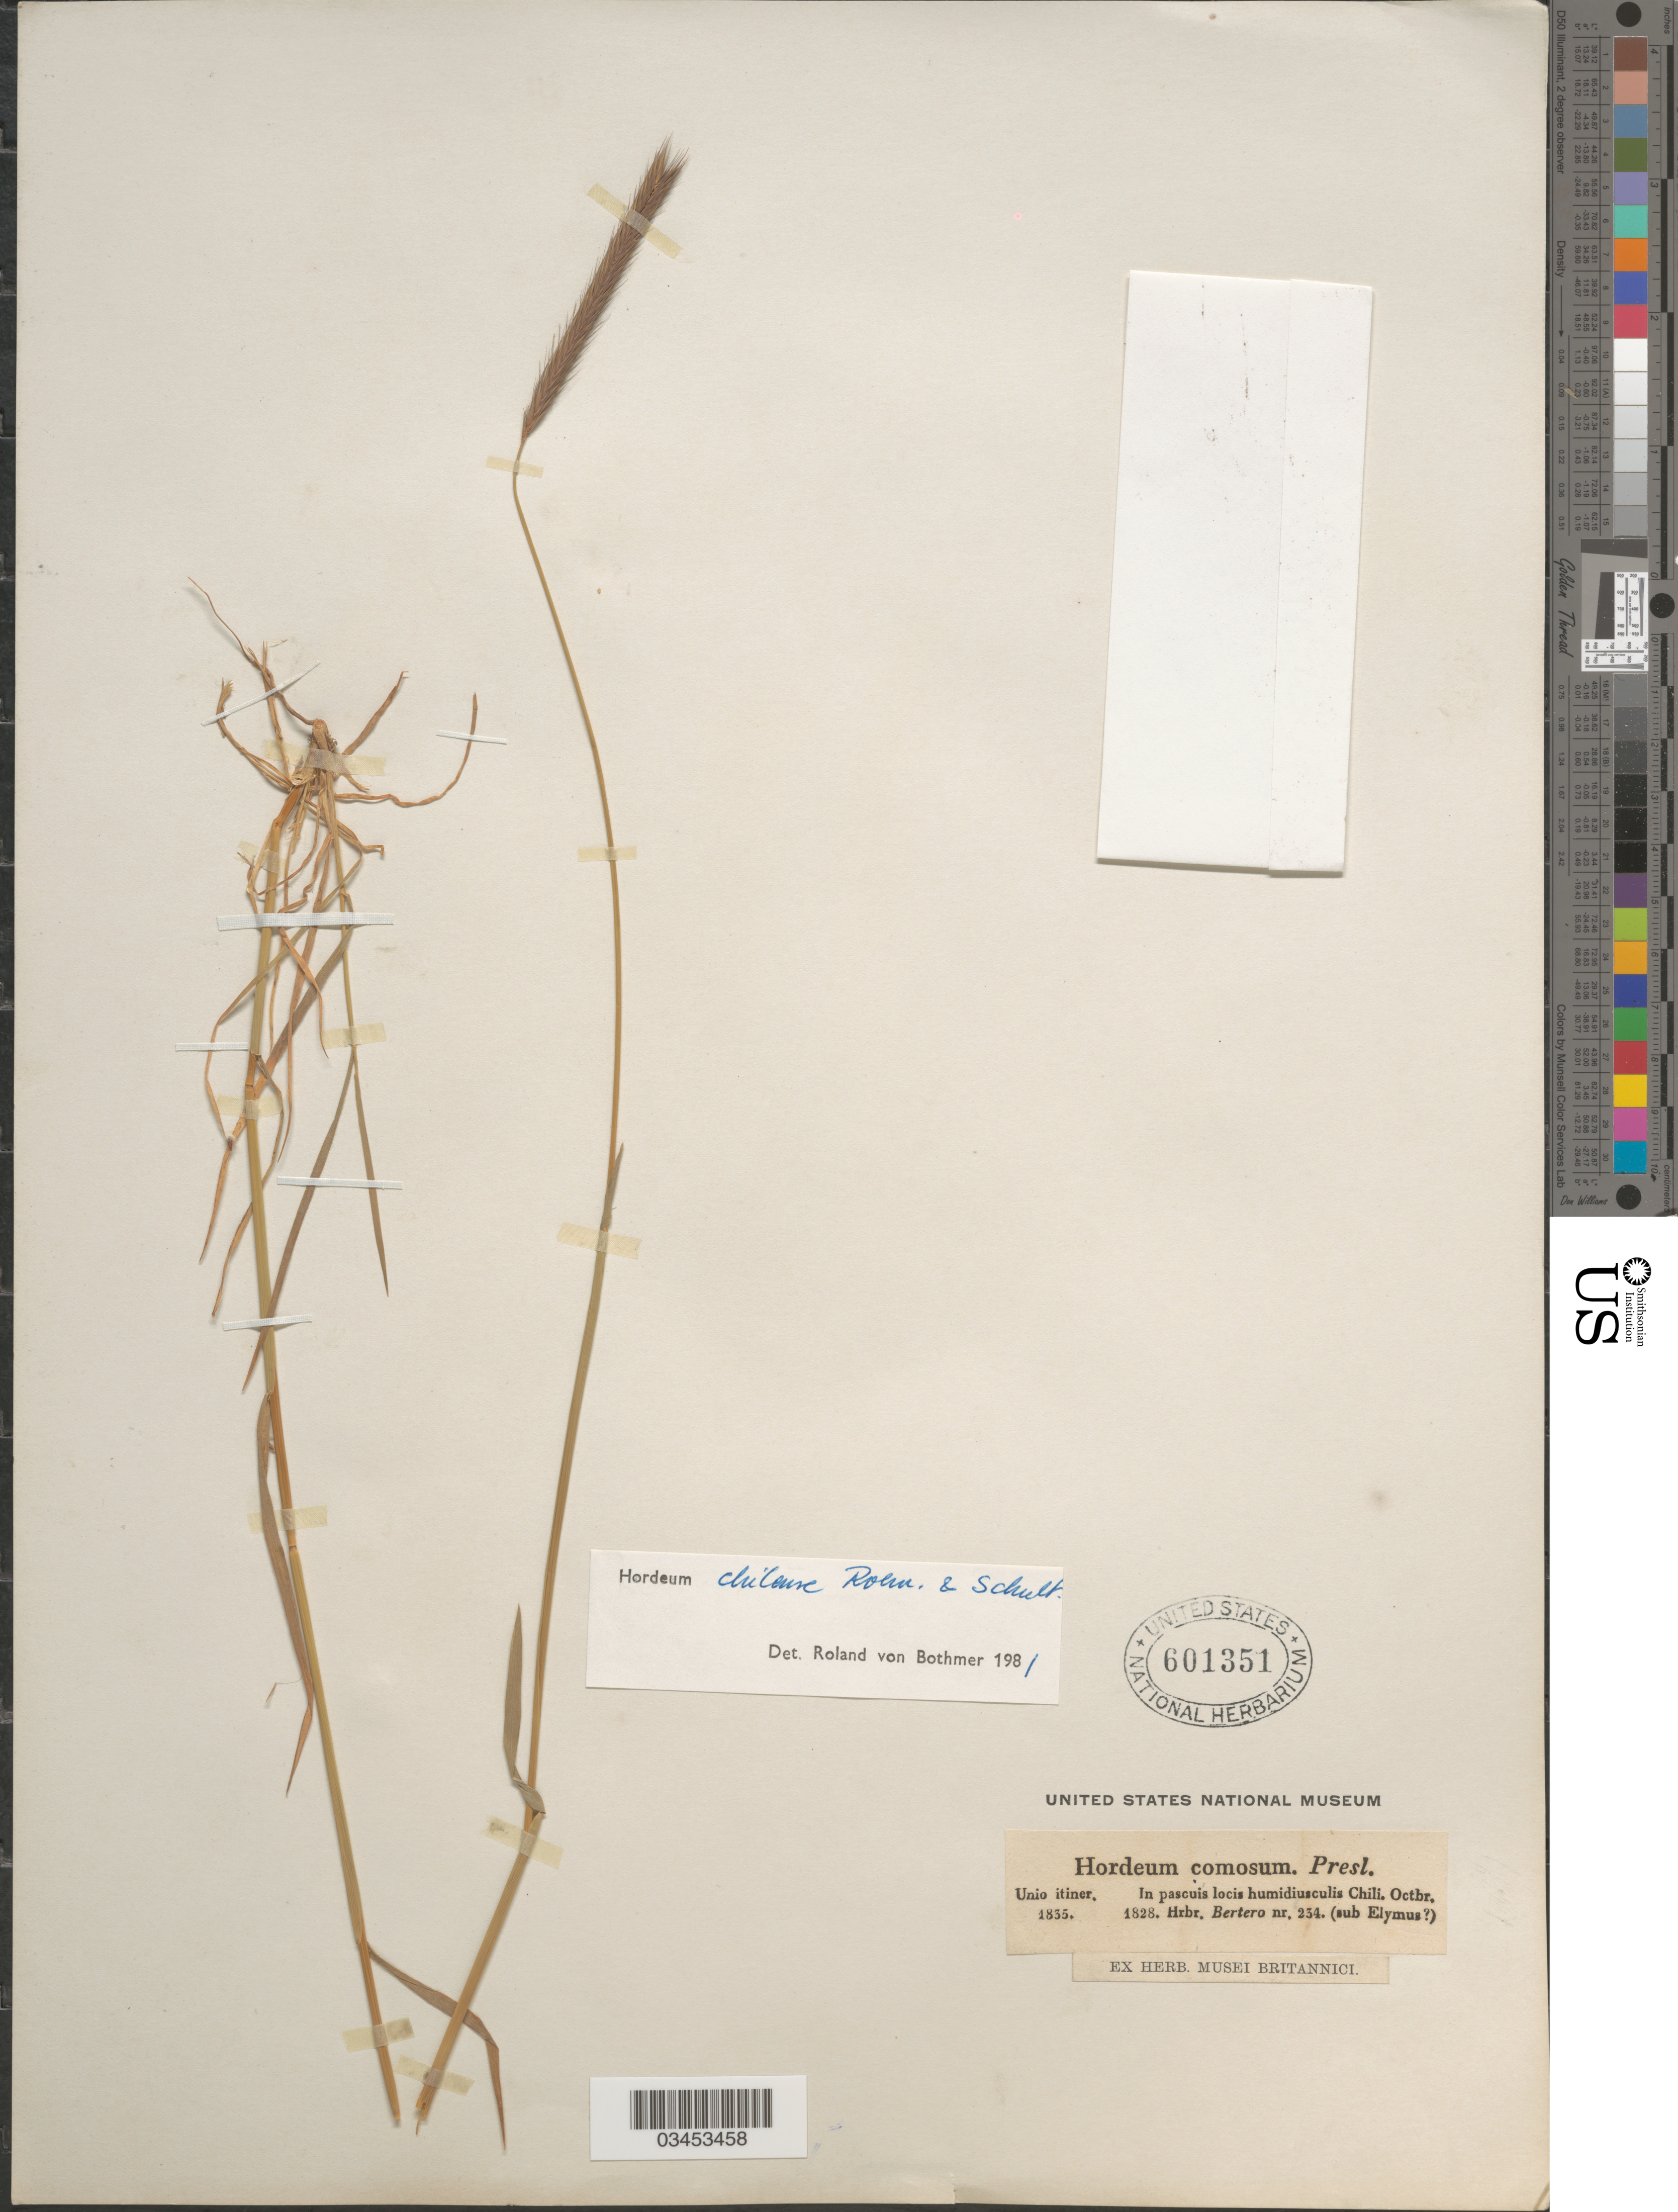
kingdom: Plantae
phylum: Tracheophyta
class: Liliopsida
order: Poales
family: Poaceae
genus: Hordeum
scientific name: Hordeum chilense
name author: Roem. & Schult.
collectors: ex herb. Bertero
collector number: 234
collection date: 1828-10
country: Chile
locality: In pascuis locis humidiusculis Chili.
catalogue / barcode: US 601351